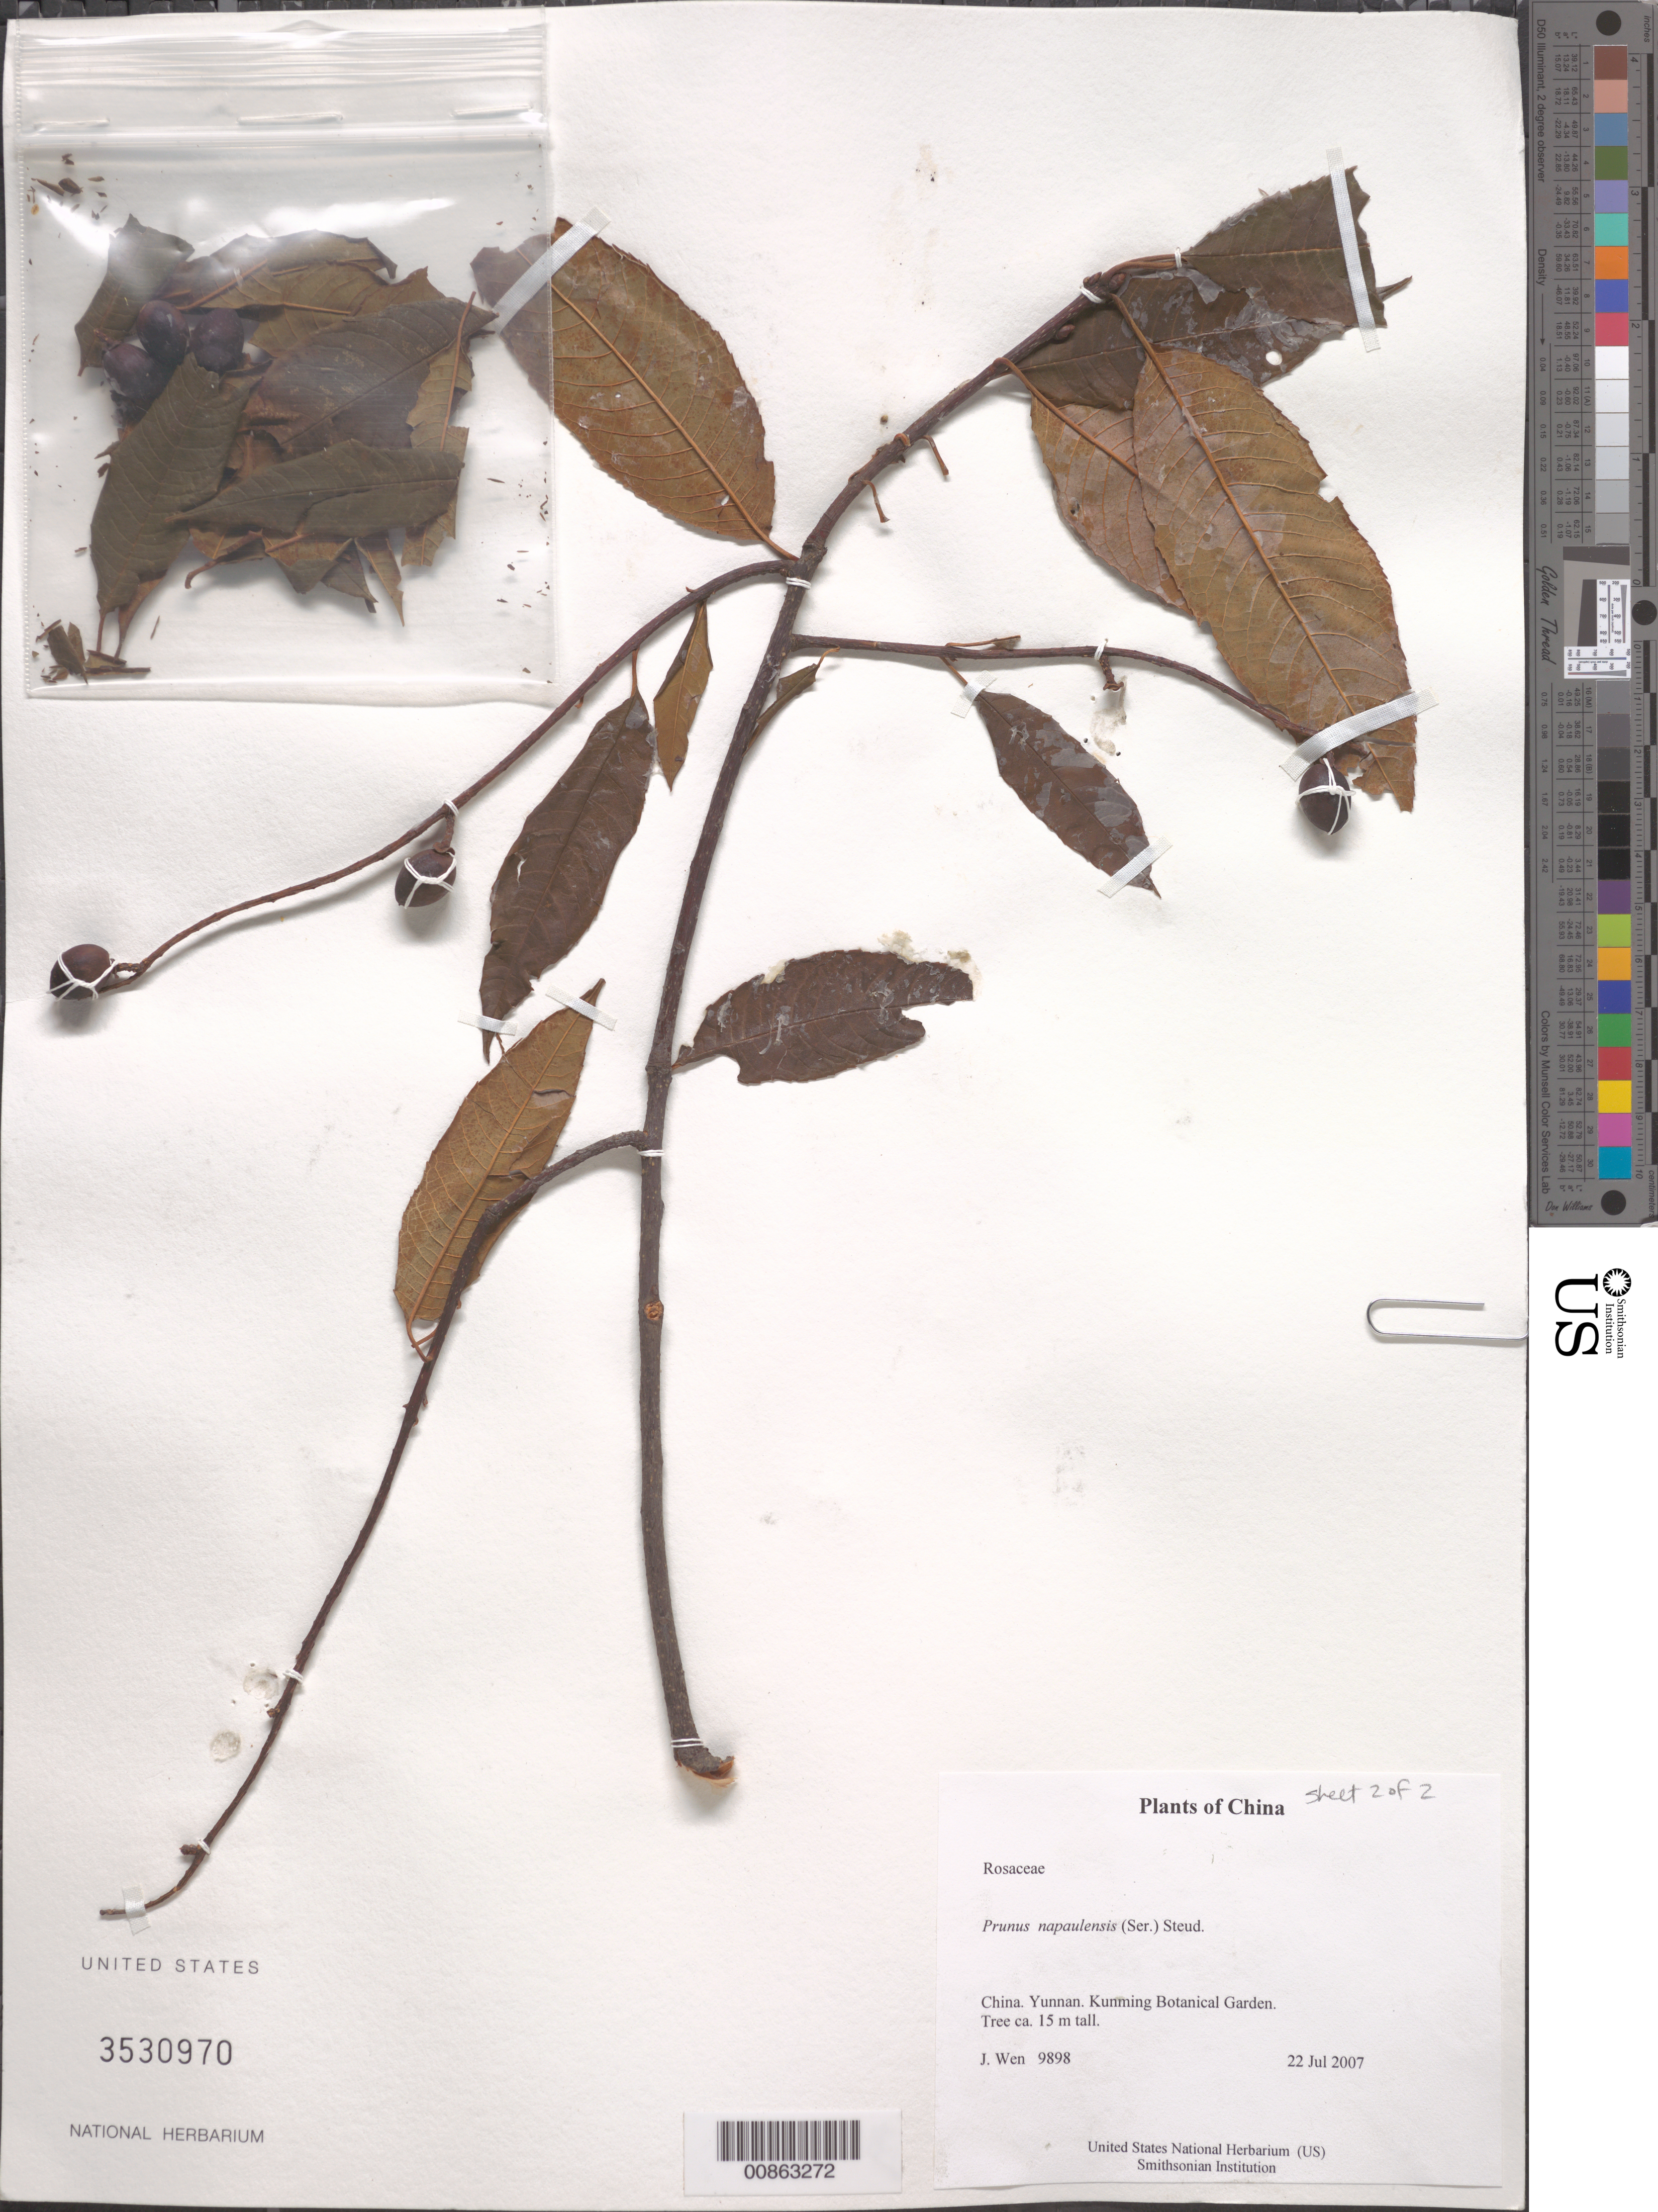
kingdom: Plantae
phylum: Tracheophyta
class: Magnoliopsida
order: Rosales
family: Rosaceae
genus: Prunus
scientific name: Prunus napaulensis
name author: (Ser.) Steud.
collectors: J. Wen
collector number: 9898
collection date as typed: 22 Jul 2007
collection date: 2007-07-22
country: China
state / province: Yunnan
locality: Kunming Botanical Garden.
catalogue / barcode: US 3530970